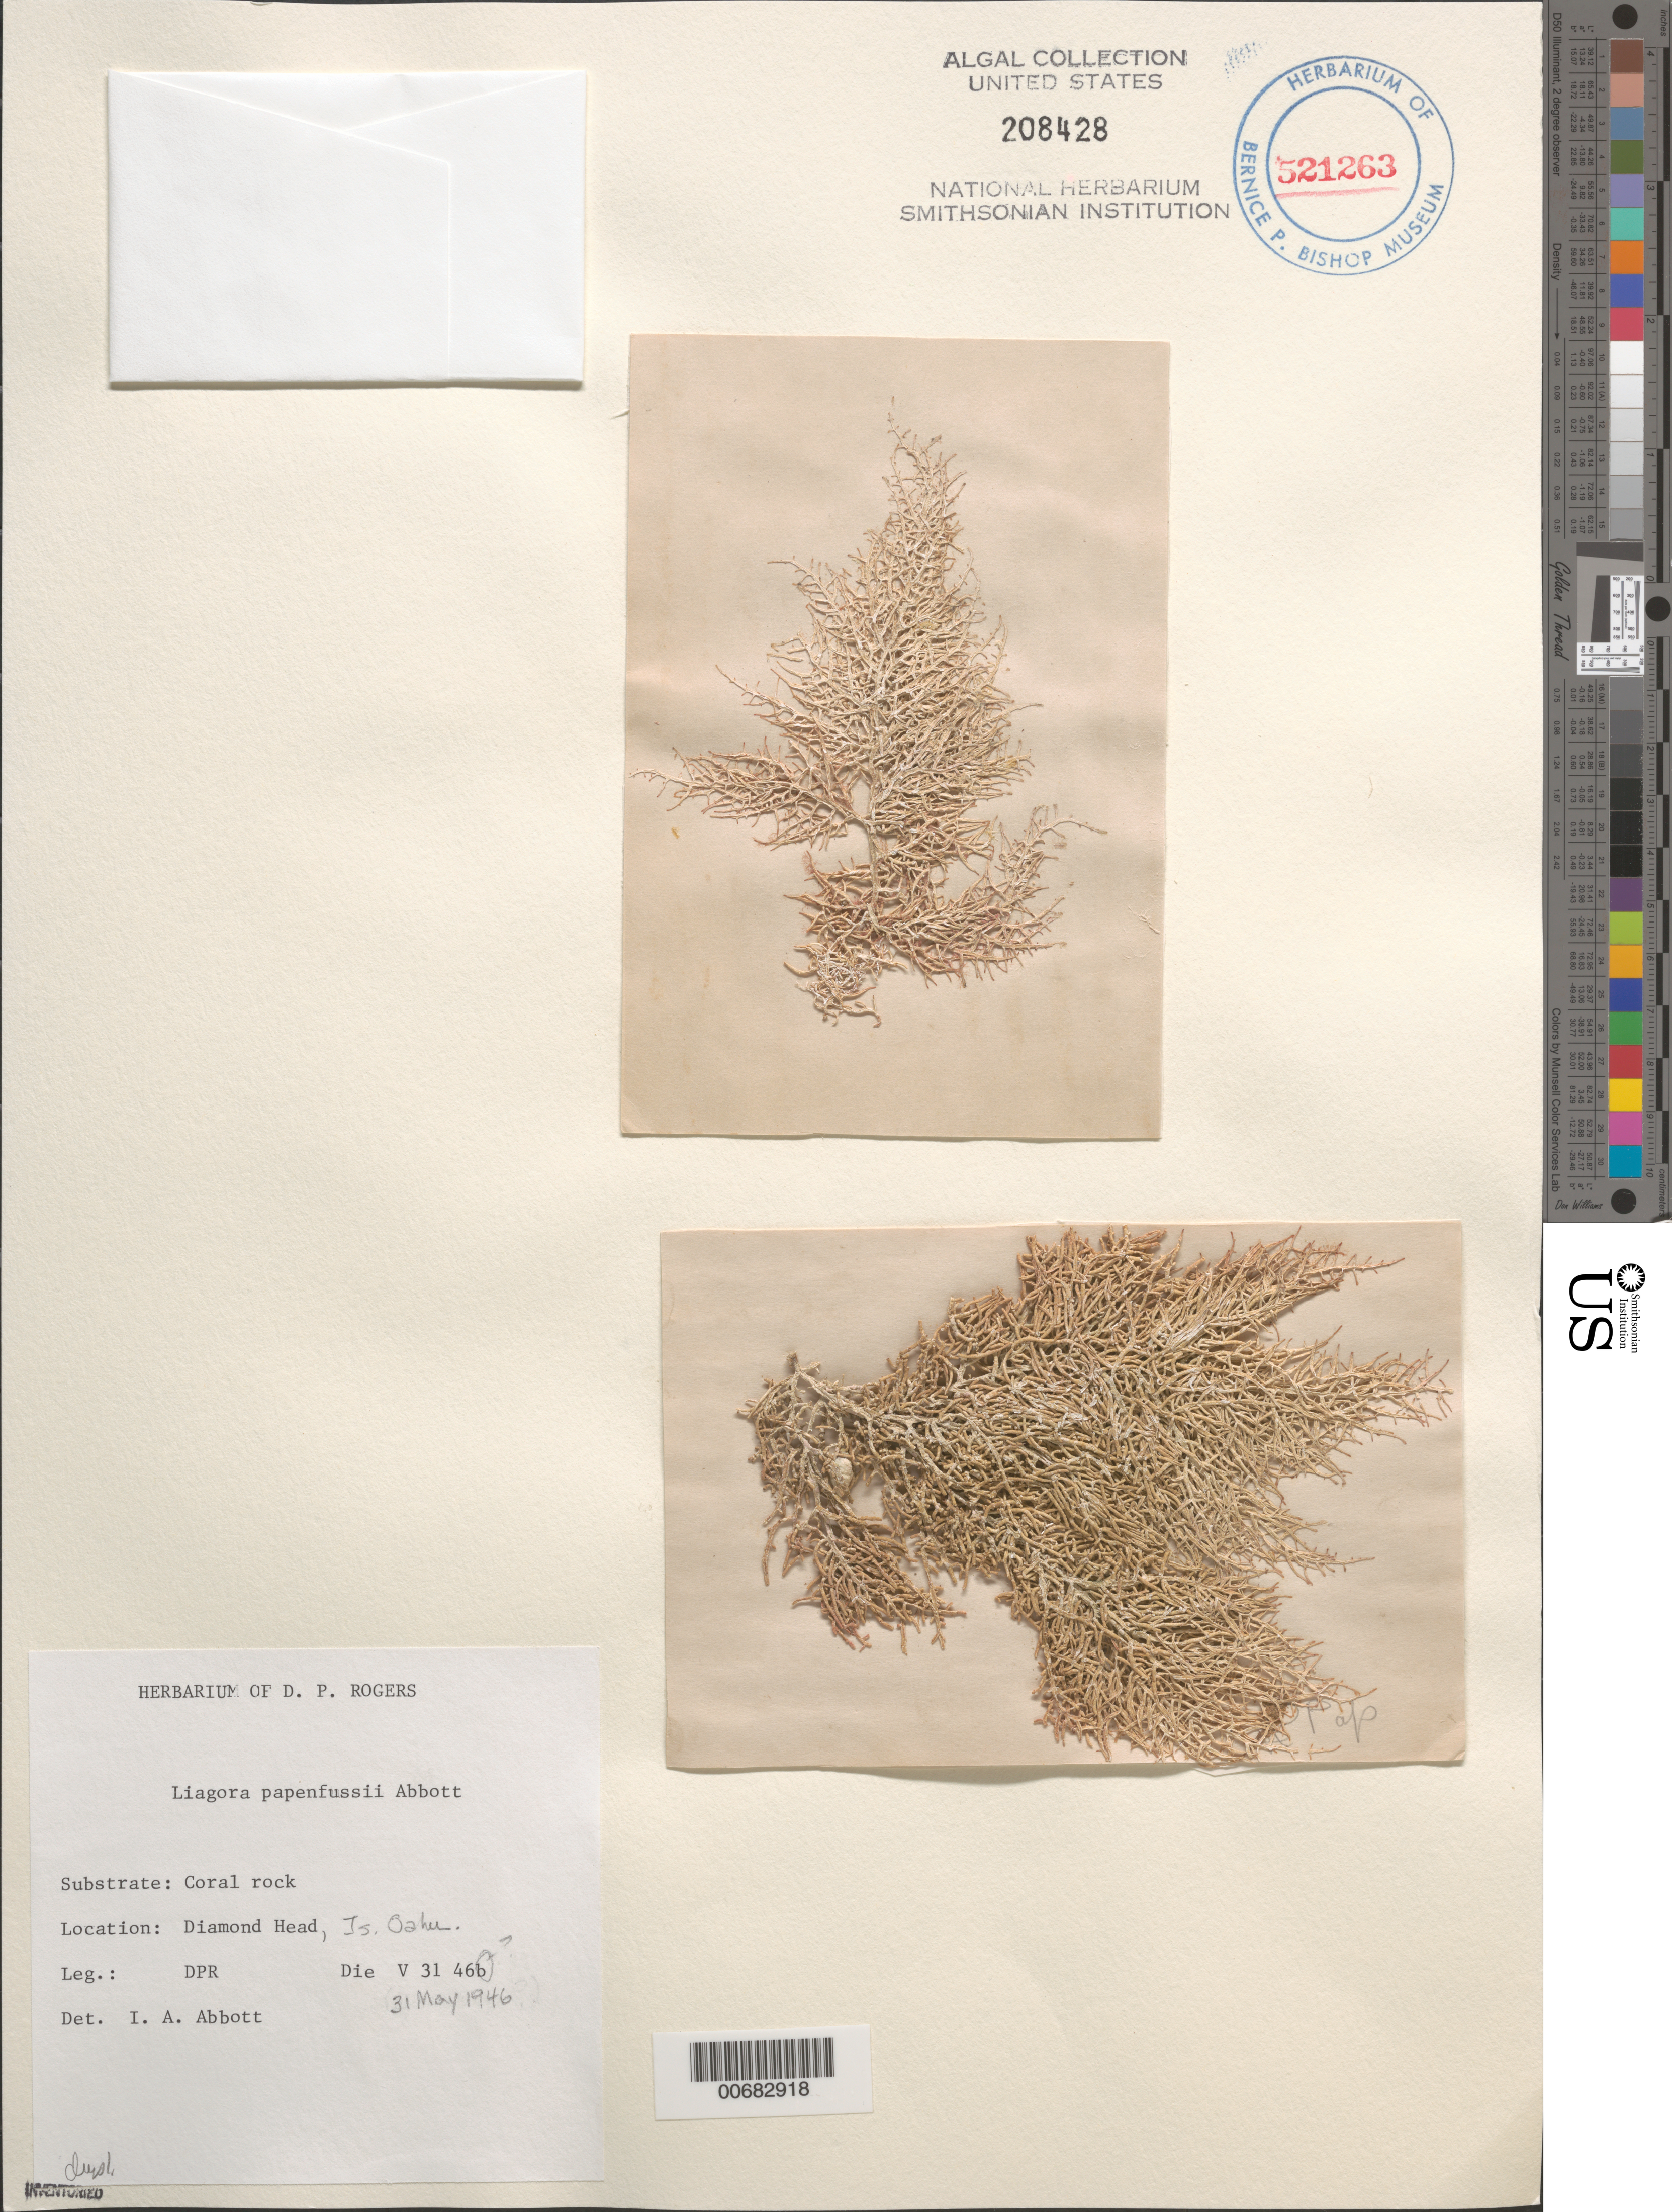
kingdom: Plantae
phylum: Rhodophyta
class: Florideophyceae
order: Nemaliales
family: Liagoraceae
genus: Liagora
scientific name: Liagora papenfussii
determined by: Abbott, Isabella A.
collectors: D. Rogers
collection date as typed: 31 May 1946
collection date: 1946-05-31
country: United States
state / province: Hawaii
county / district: Honolulu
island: Oahu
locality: Diamond Head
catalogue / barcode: US 208428